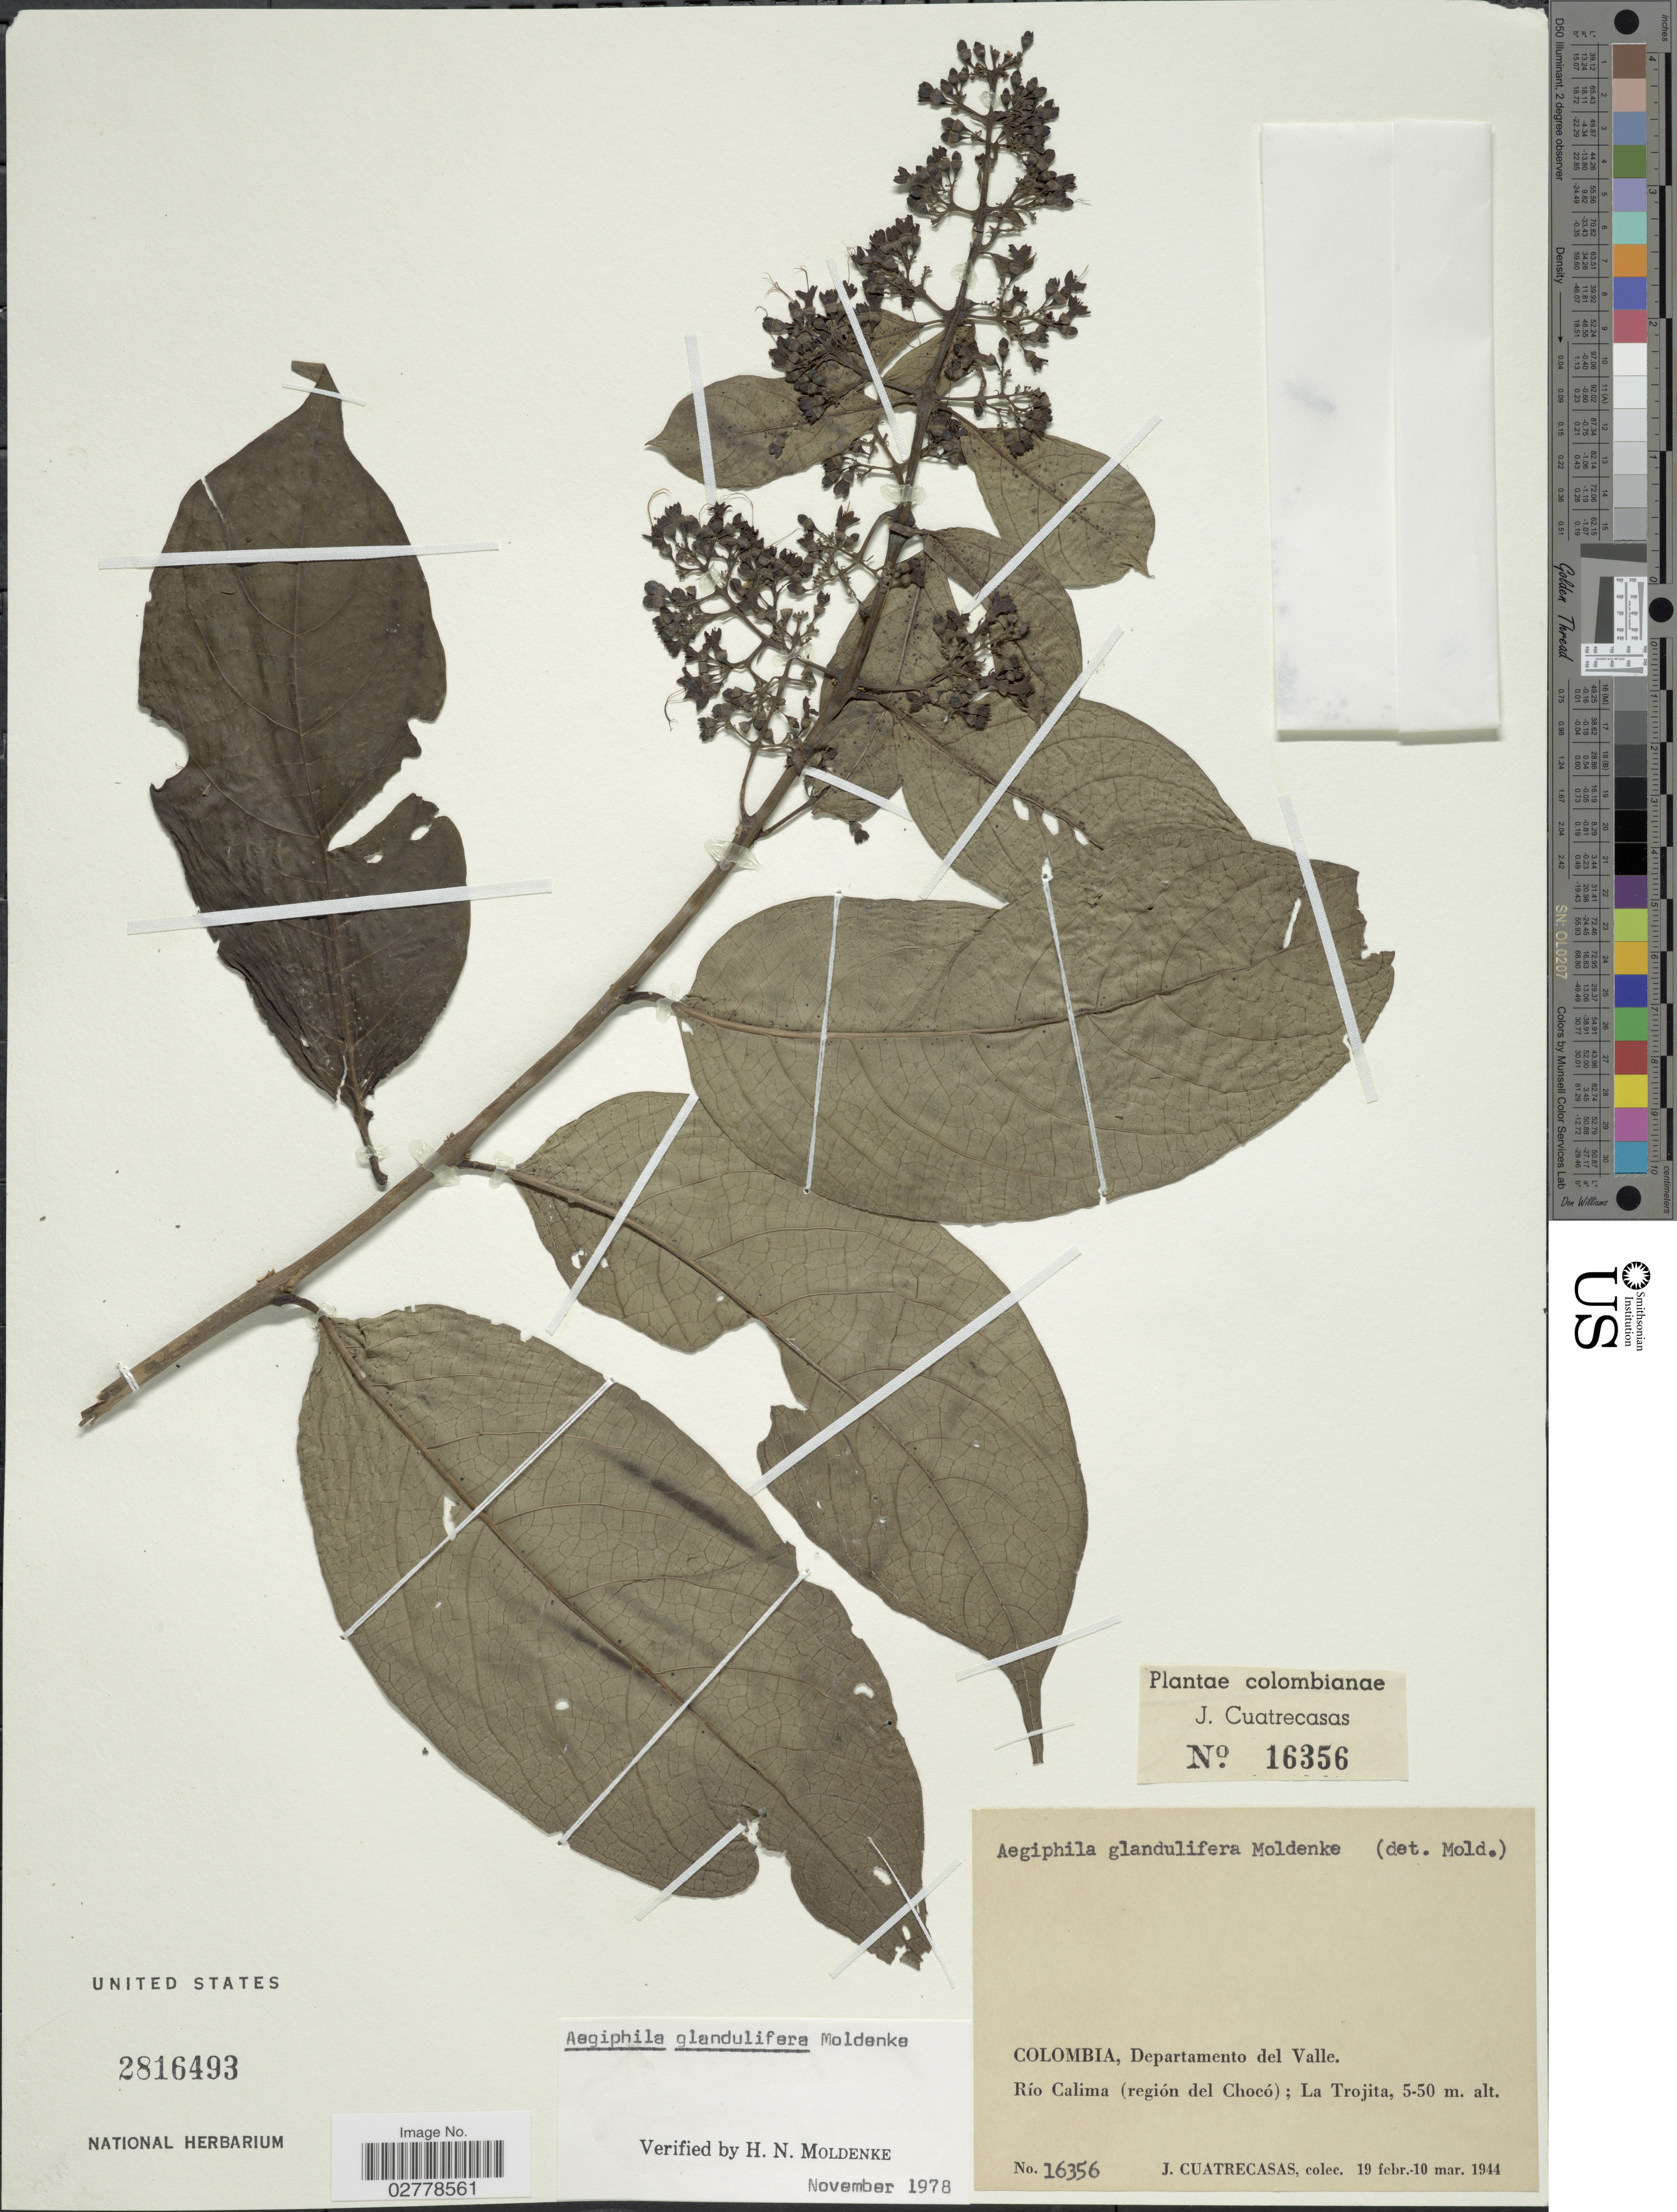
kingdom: Plantae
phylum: Tracheophyta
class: Magnoliopsida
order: Lamiales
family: Lamiaceae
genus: Aegiphila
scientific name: Aegiphila glandulifera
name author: Moldenke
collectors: J. Cuatrecasas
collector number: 16356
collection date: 1944-02-19/1944-03-10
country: Colombia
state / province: Valle del Cauca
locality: Departamento del Valle. Río Calima (regíon del Chocó); La Trojita.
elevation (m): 5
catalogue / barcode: US 2816493